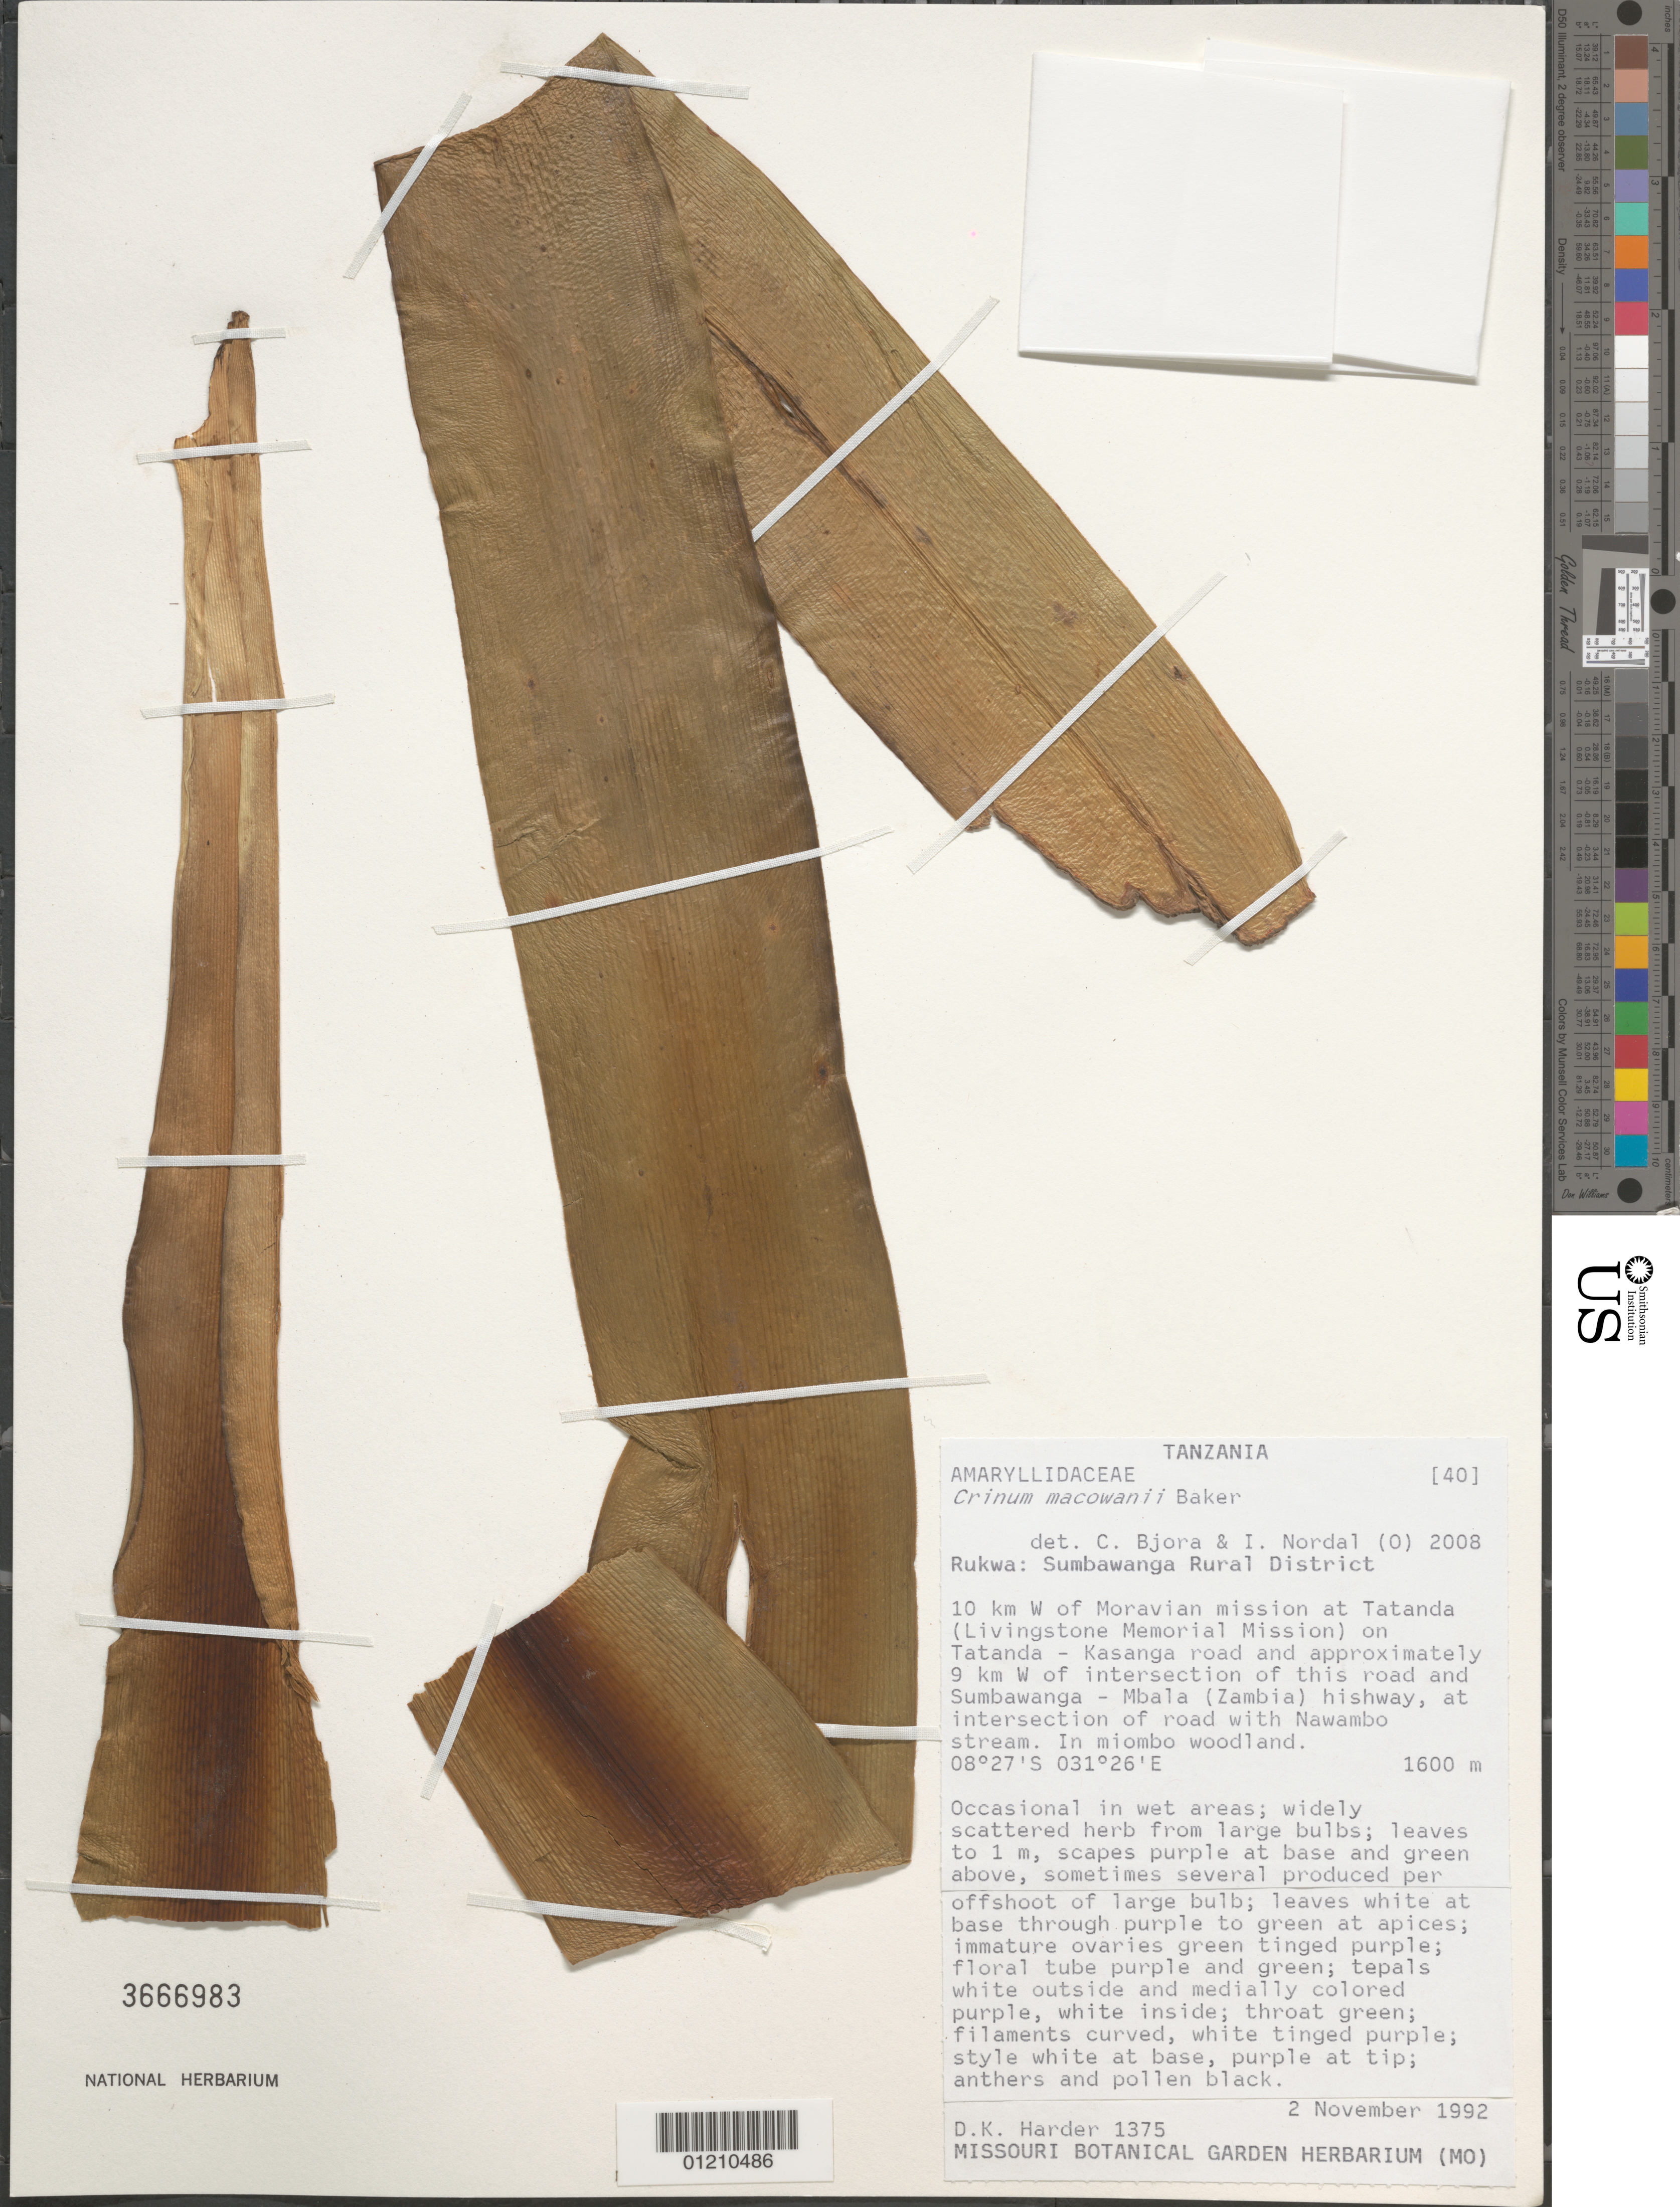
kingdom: Plantae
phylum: Tracheophyta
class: Liliopsida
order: Asparagales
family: Amaryllidaceae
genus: Crinum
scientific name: Crinum macowani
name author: Baker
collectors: D. Harder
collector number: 1375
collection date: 1992-11-02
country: Tanzania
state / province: Rukwa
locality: Sumbawanga Rural District.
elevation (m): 1600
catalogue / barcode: US 3666983